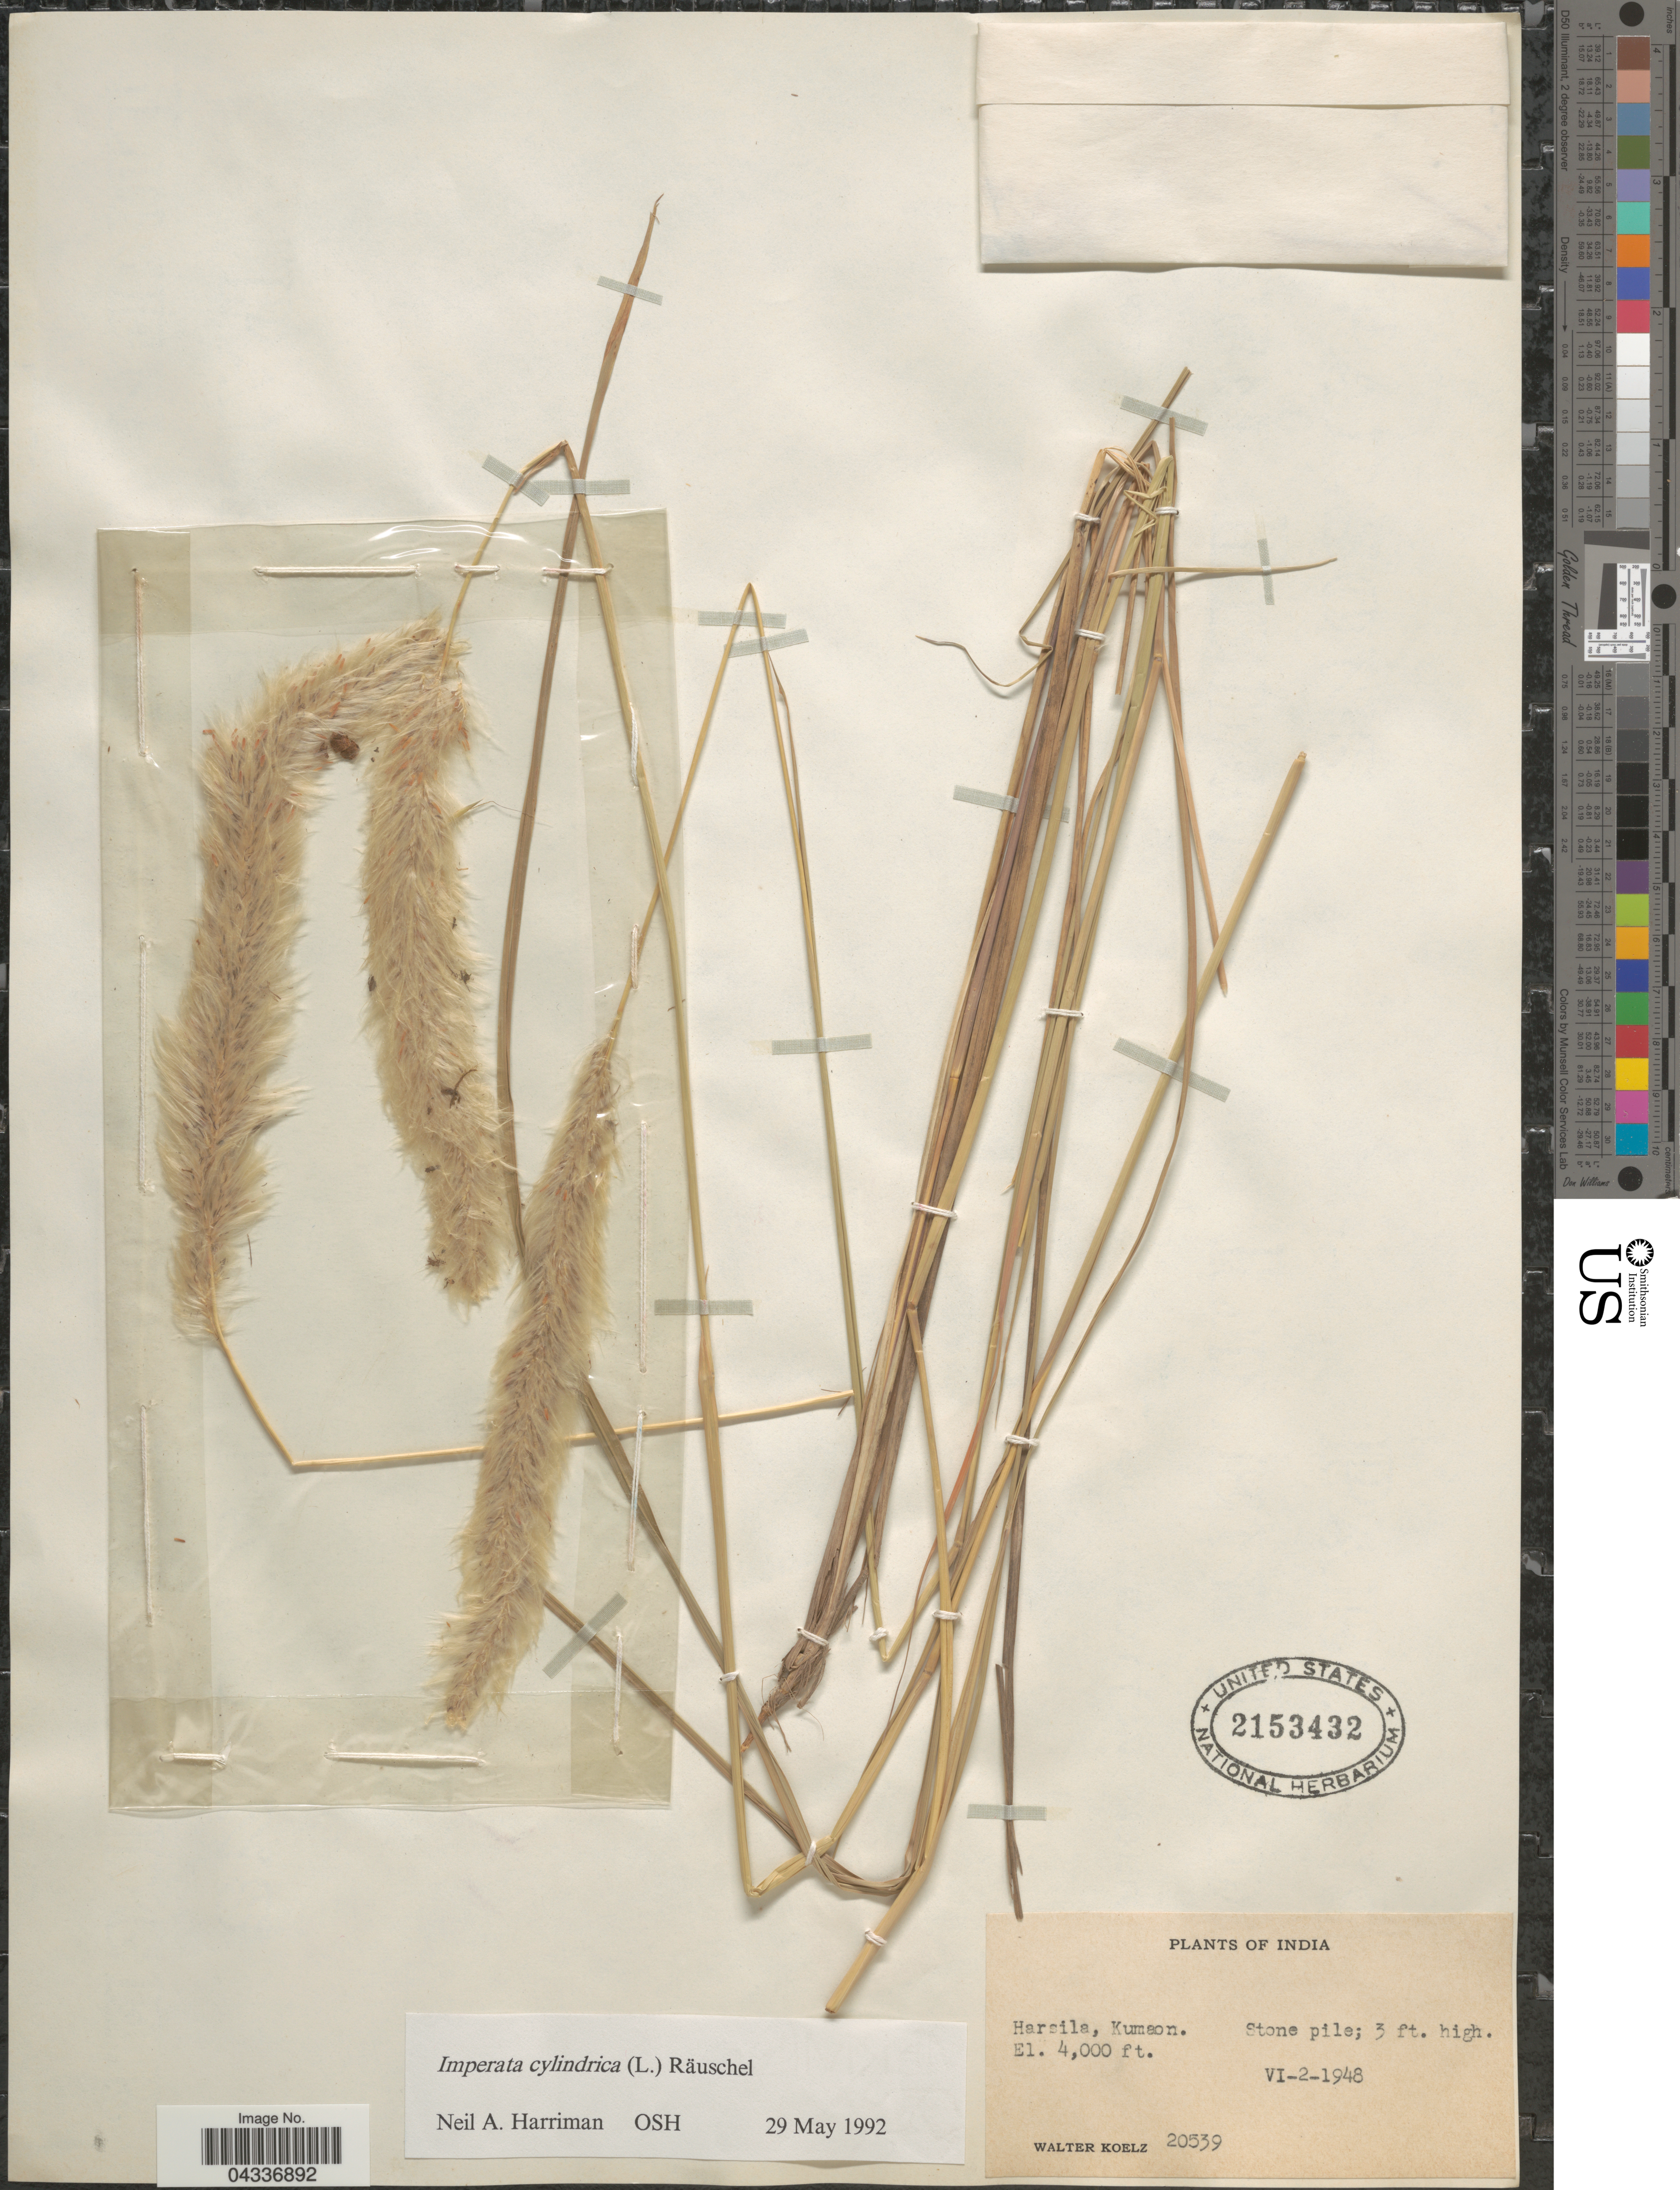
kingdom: Plantae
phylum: Tracheophyta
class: Liliopsida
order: Poales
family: Poaceae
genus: Imperata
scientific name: Imperata cylindrica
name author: (L.) P. Beauv.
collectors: W. N. Koelz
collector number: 20539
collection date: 1948-06-02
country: India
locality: Harsila, Kumaon.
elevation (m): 1219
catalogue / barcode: US 2153432